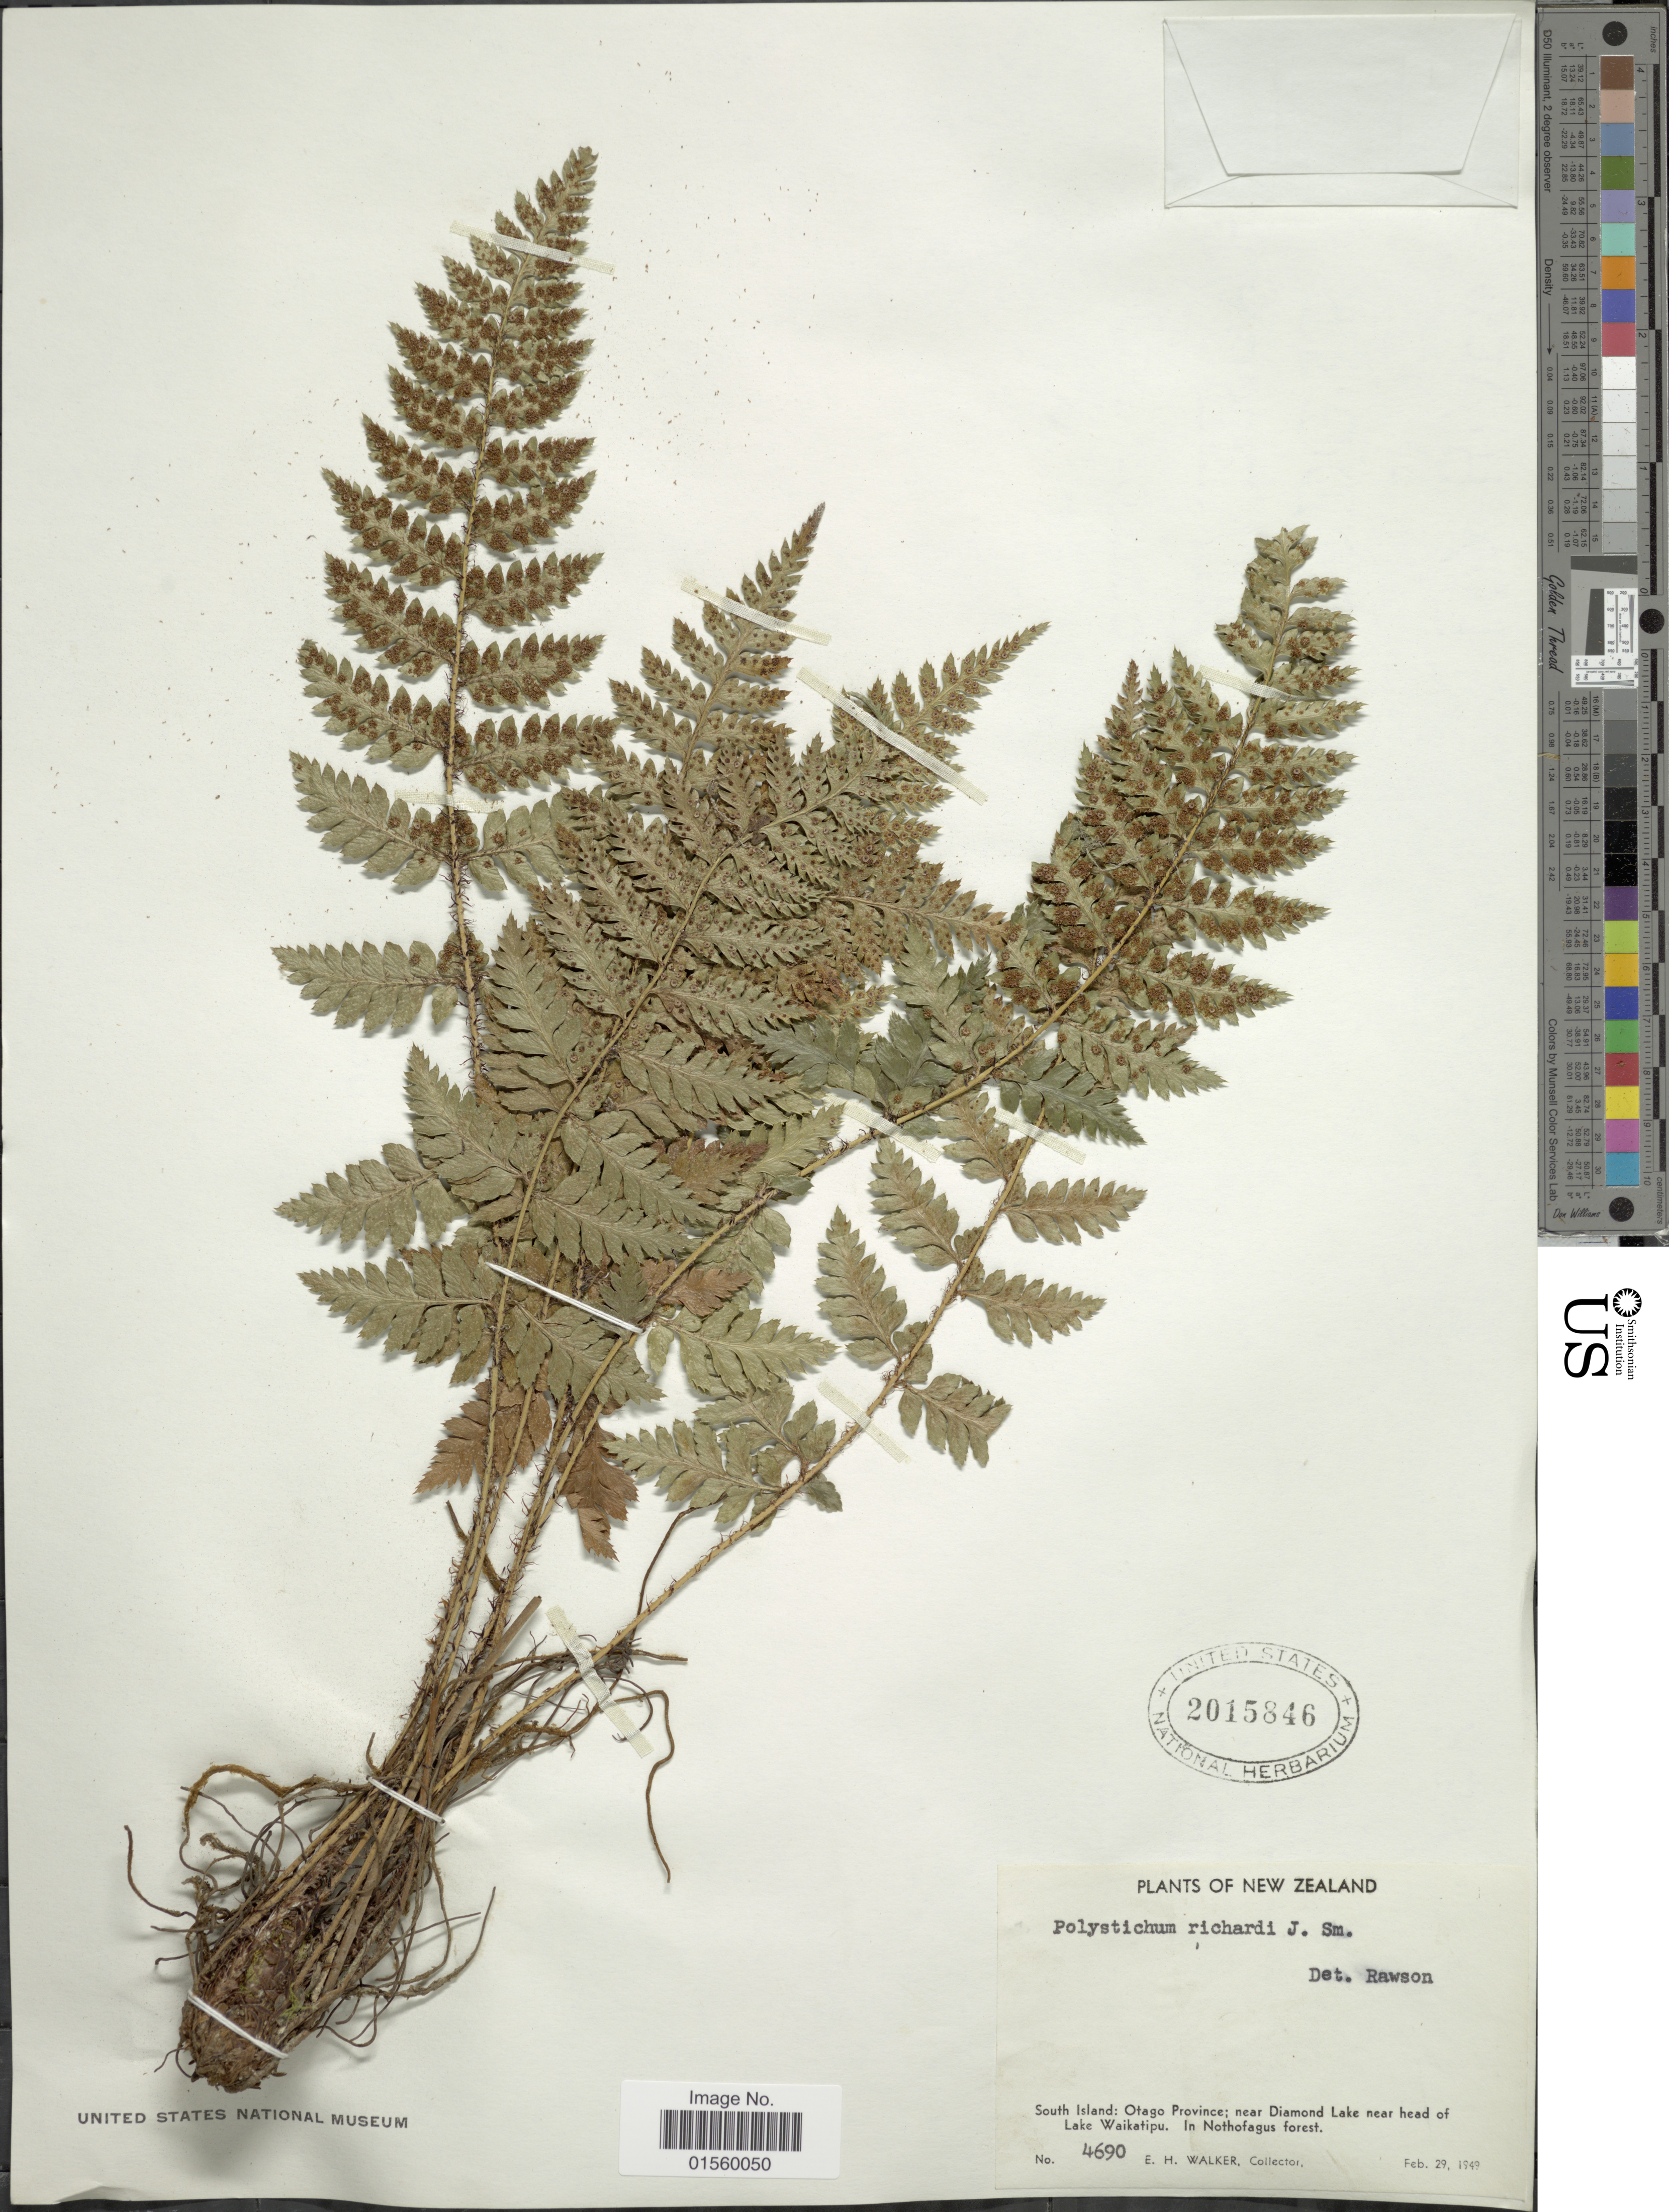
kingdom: Plantae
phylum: Tracheophyta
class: Polypodiopsida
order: Polypodiales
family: Dryopteridaceae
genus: Polystichum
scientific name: Polystichum richardii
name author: J. Sm.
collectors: E. H. Walker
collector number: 4690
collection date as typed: Transcribed d/m/y: 29/2/1949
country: New Zealand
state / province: Otago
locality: South Island: Otago Province; near Diamond Lake near head of Lake Waikatipu, in othofagus forest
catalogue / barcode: US 2015846